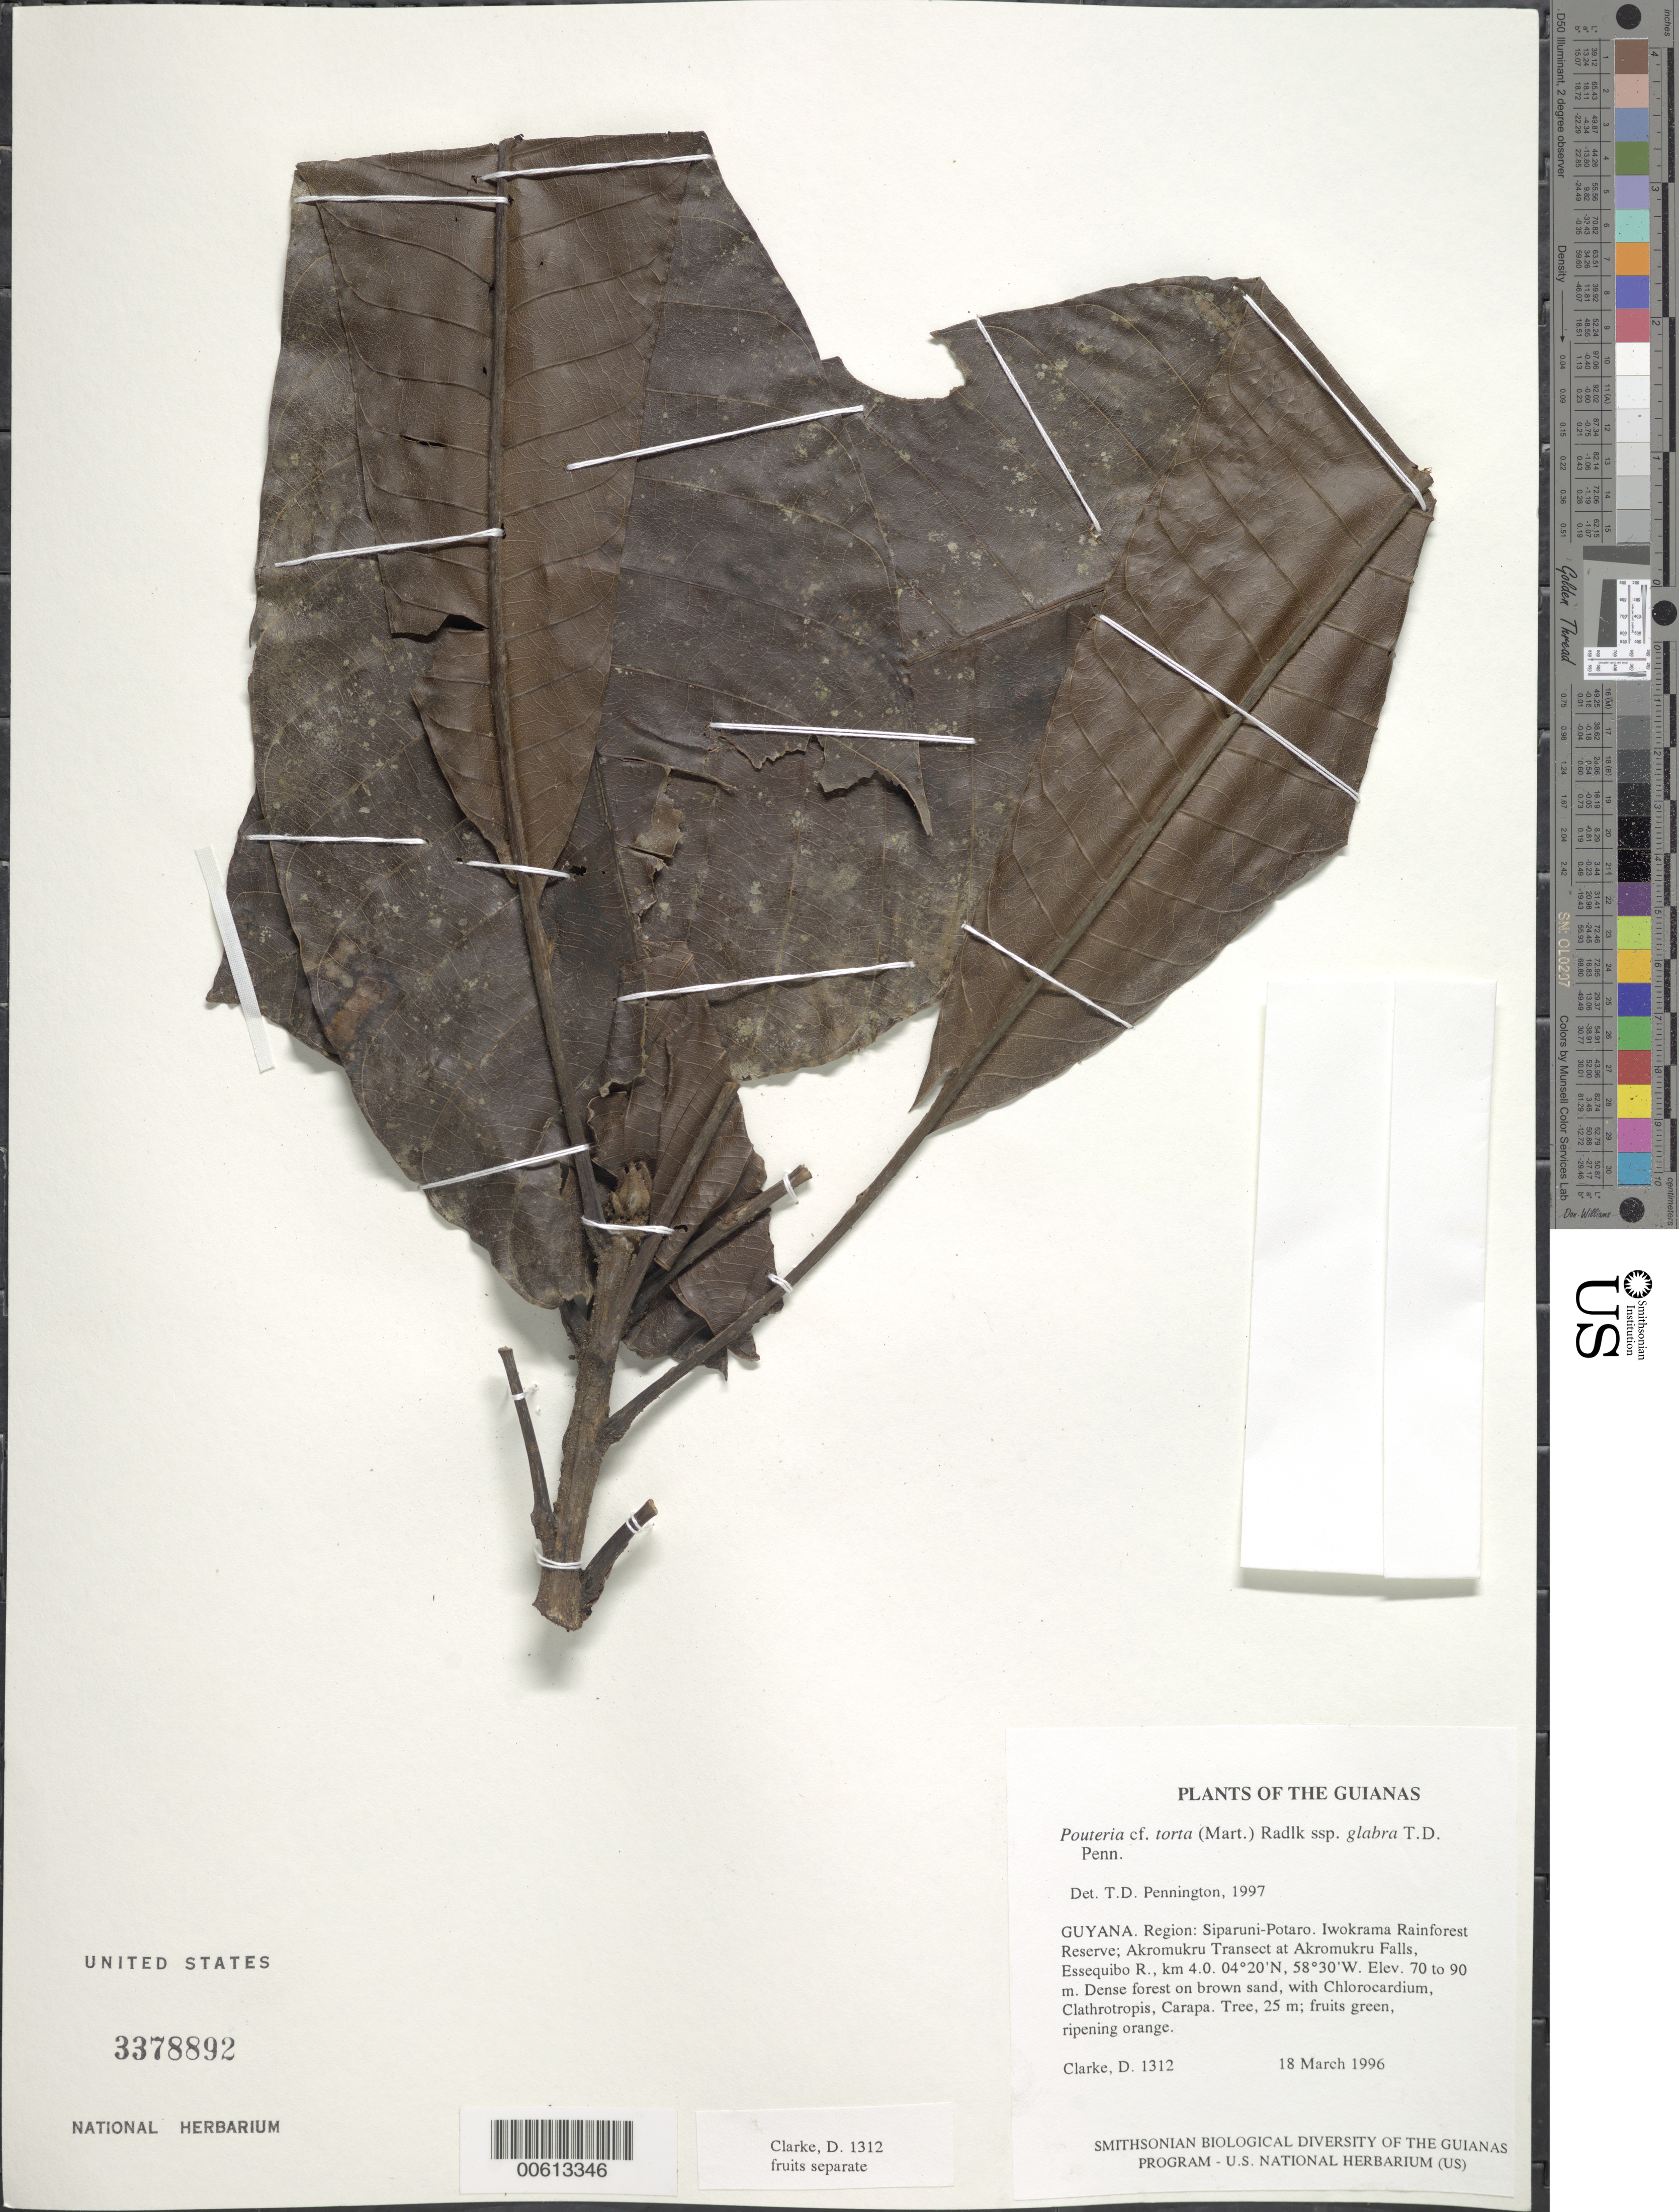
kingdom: Plantae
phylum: Tracheophyta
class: Magnoliopsida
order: Ericales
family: Sapotaceae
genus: Pouteria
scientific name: Pouteria torta subsp. glabra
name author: T.D. Penn.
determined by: Pennington, T. D., (K)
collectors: H. D. Clarke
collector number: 1312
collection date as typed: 18 March 1996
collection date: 1996-03-18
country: Guyana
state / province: Potaro-Siparuni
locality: Iwokrama Rainforest Reserve; Akromukru Transect at Akromukru Falls, Essequibo R., km 4.0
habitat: Dense forest on brown sand, with Chlorocardium, Clathrotropis, Carapa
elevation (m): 70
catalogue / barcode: US 3378892